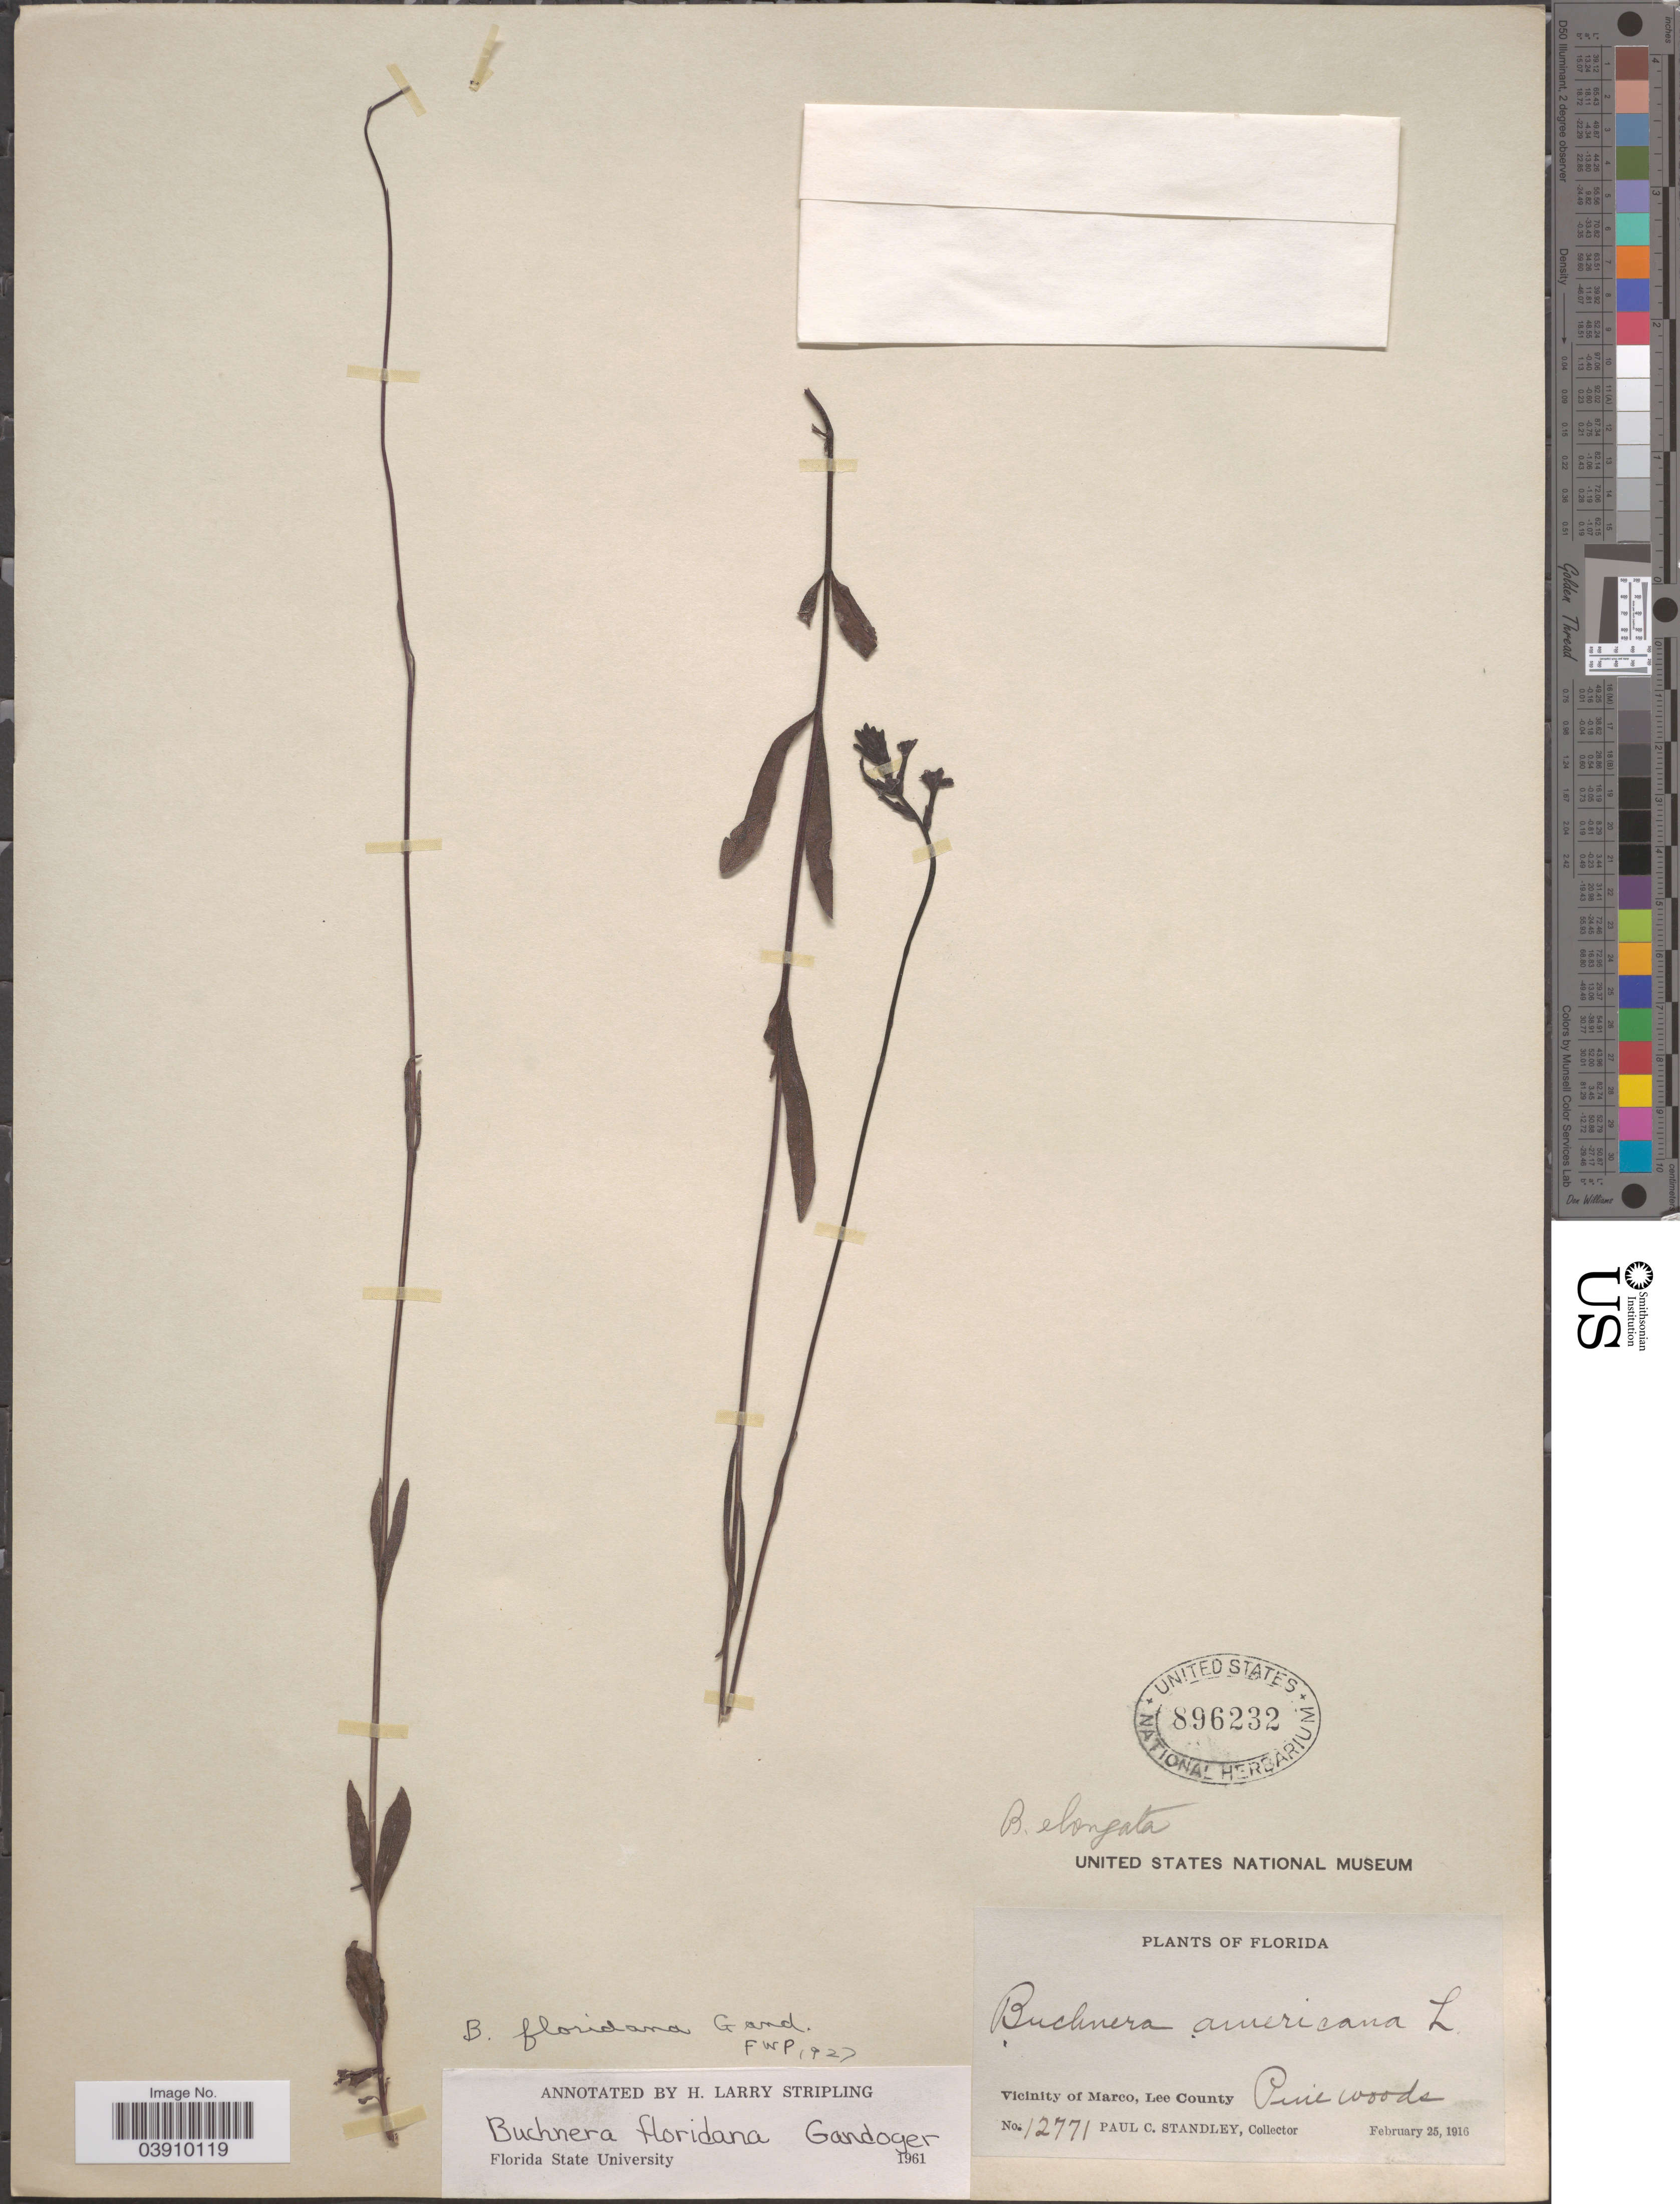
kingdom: Plantae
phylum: Tracheophyta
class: Magnoliopsida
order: Lamiales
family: Orobanchaceae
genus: Buchnera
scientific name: Buchnera floridana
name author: Gand.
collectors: P. C. Standley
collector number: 12771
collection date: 1916-02-25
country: United States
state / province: Florida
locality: Vicinity of Marco, Lee County.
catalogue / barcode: US 896232